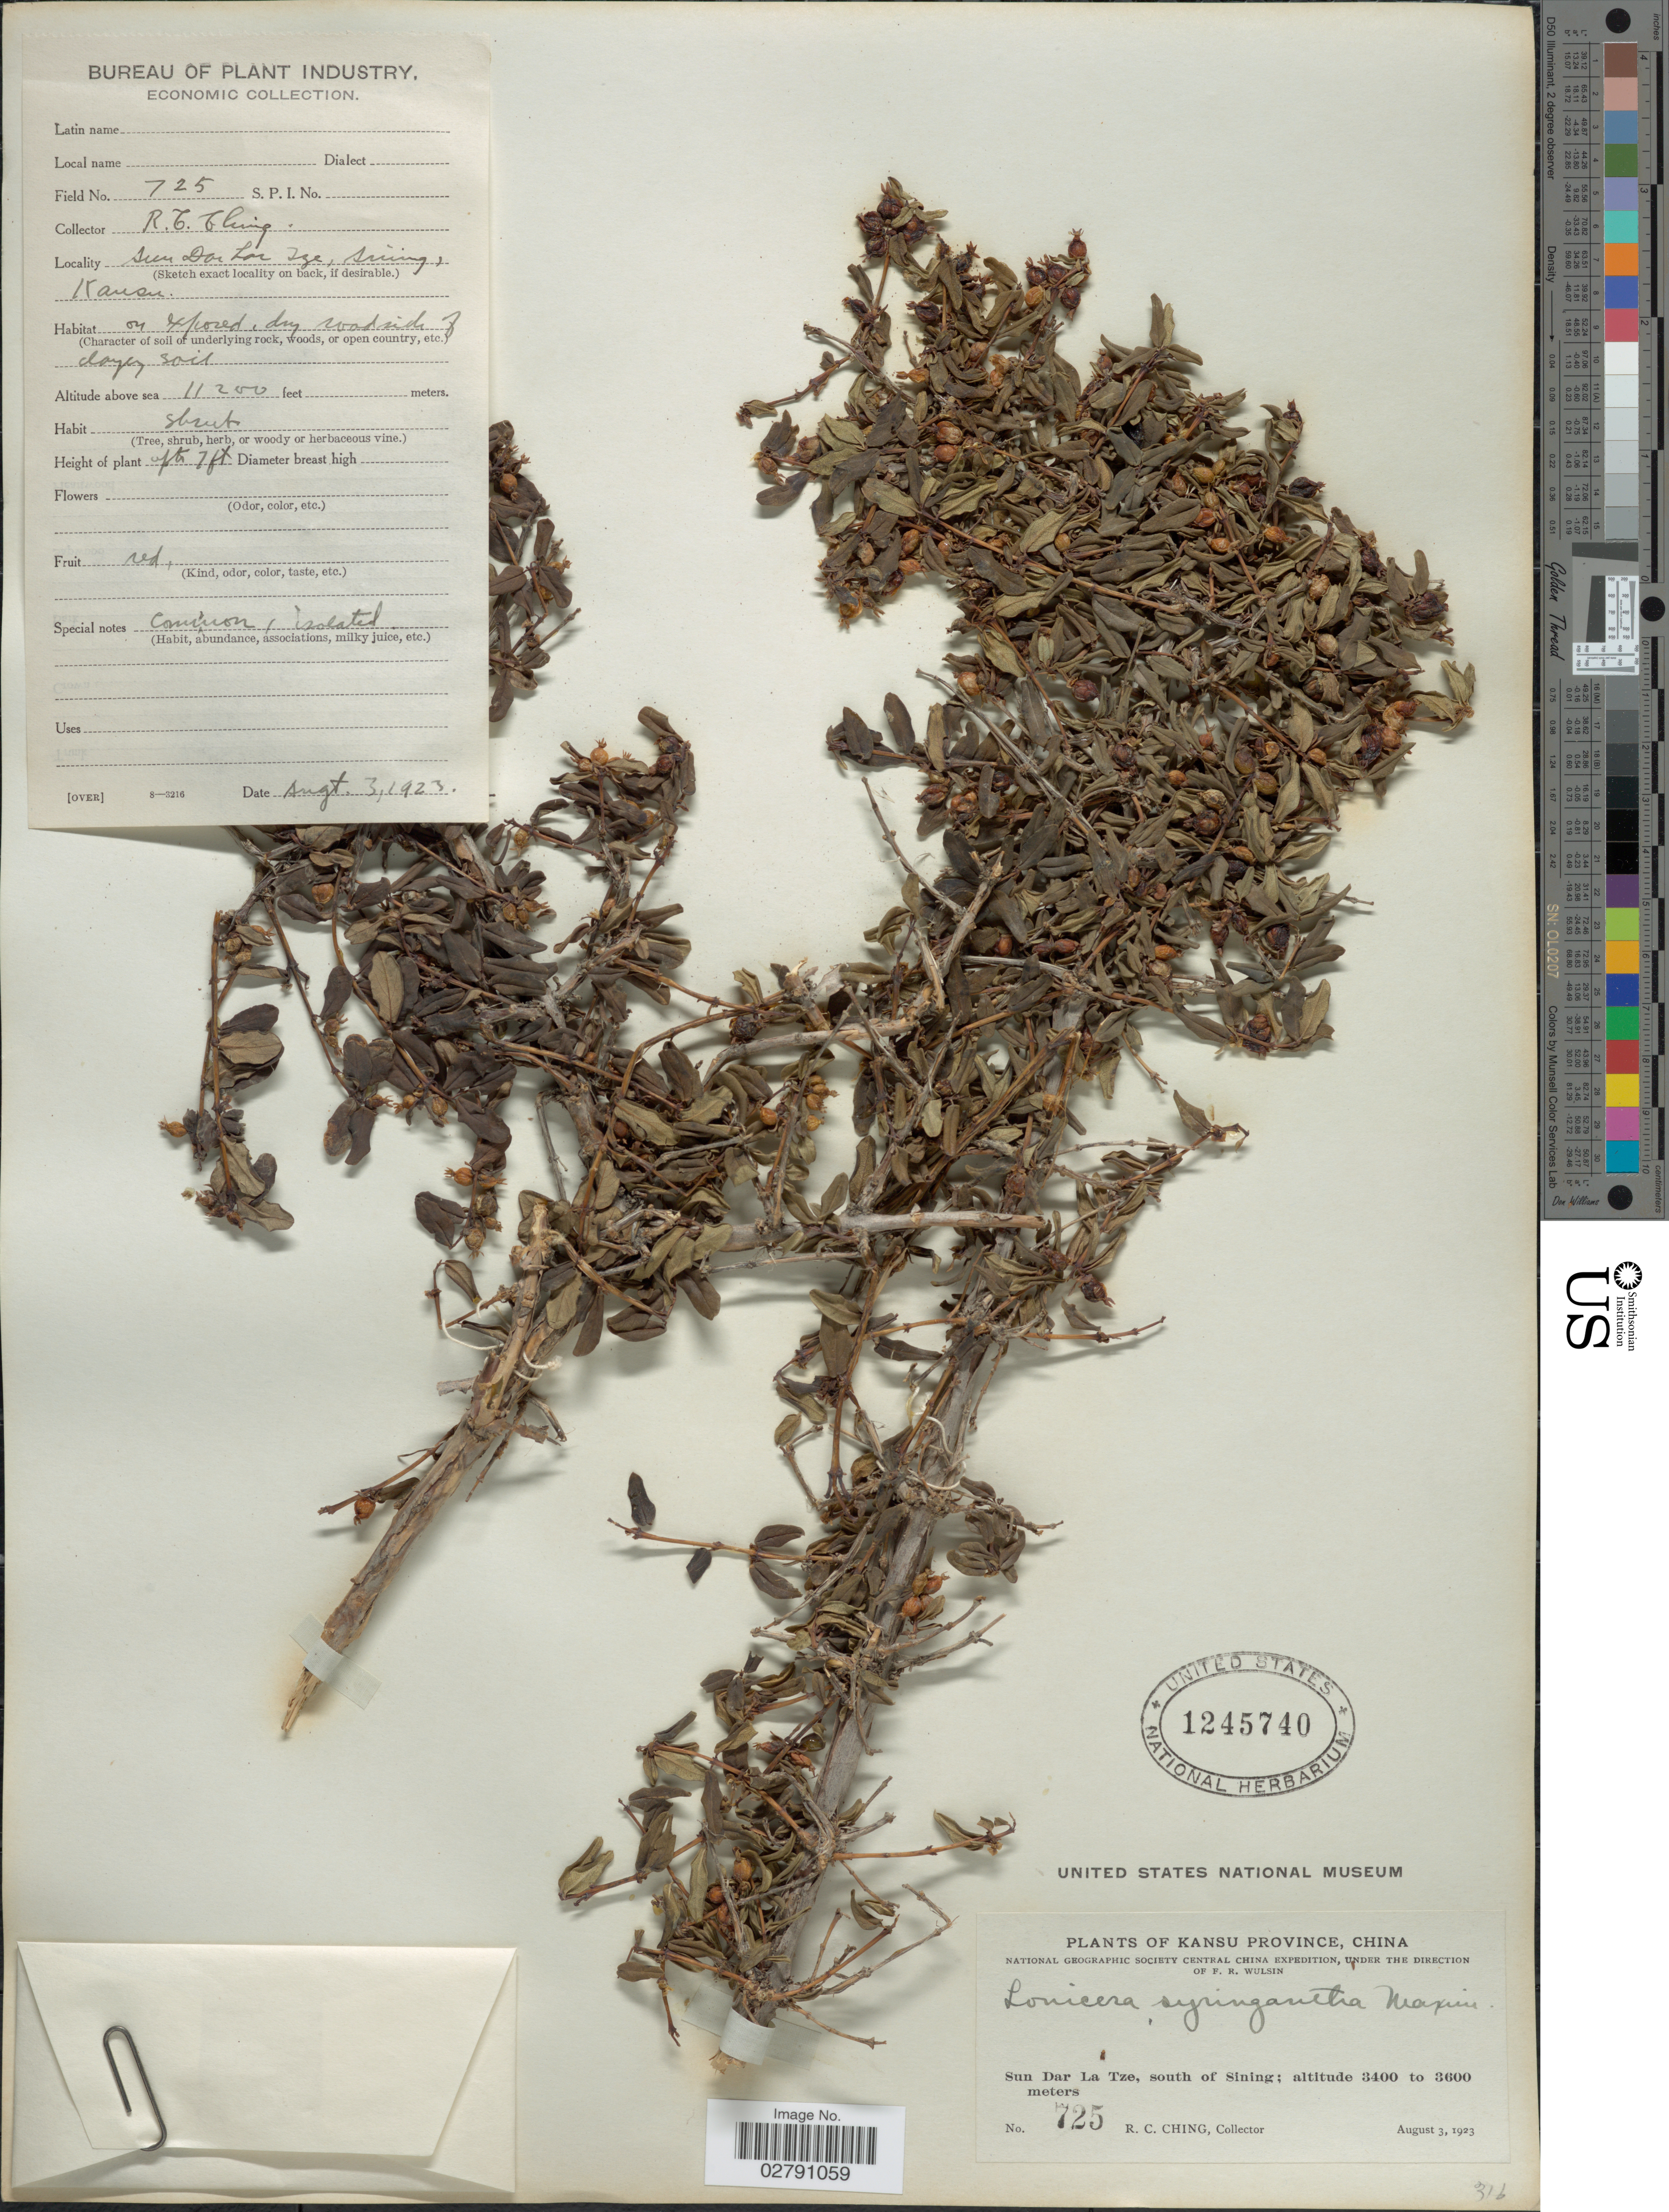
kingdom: Plantae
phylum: Tracheophyta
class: Magnoliopsida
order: Dipsacales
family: Caprifoliaceae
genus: Lonicera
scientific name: Lonicera syringantha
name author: Maxim.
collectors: R. C. Ching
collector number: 725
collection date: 1923-08-03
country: China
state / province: Gansu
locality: Kansu Province. Sun Dar La Tze, south of Sining.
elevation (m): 3414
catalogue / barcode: US 1245740